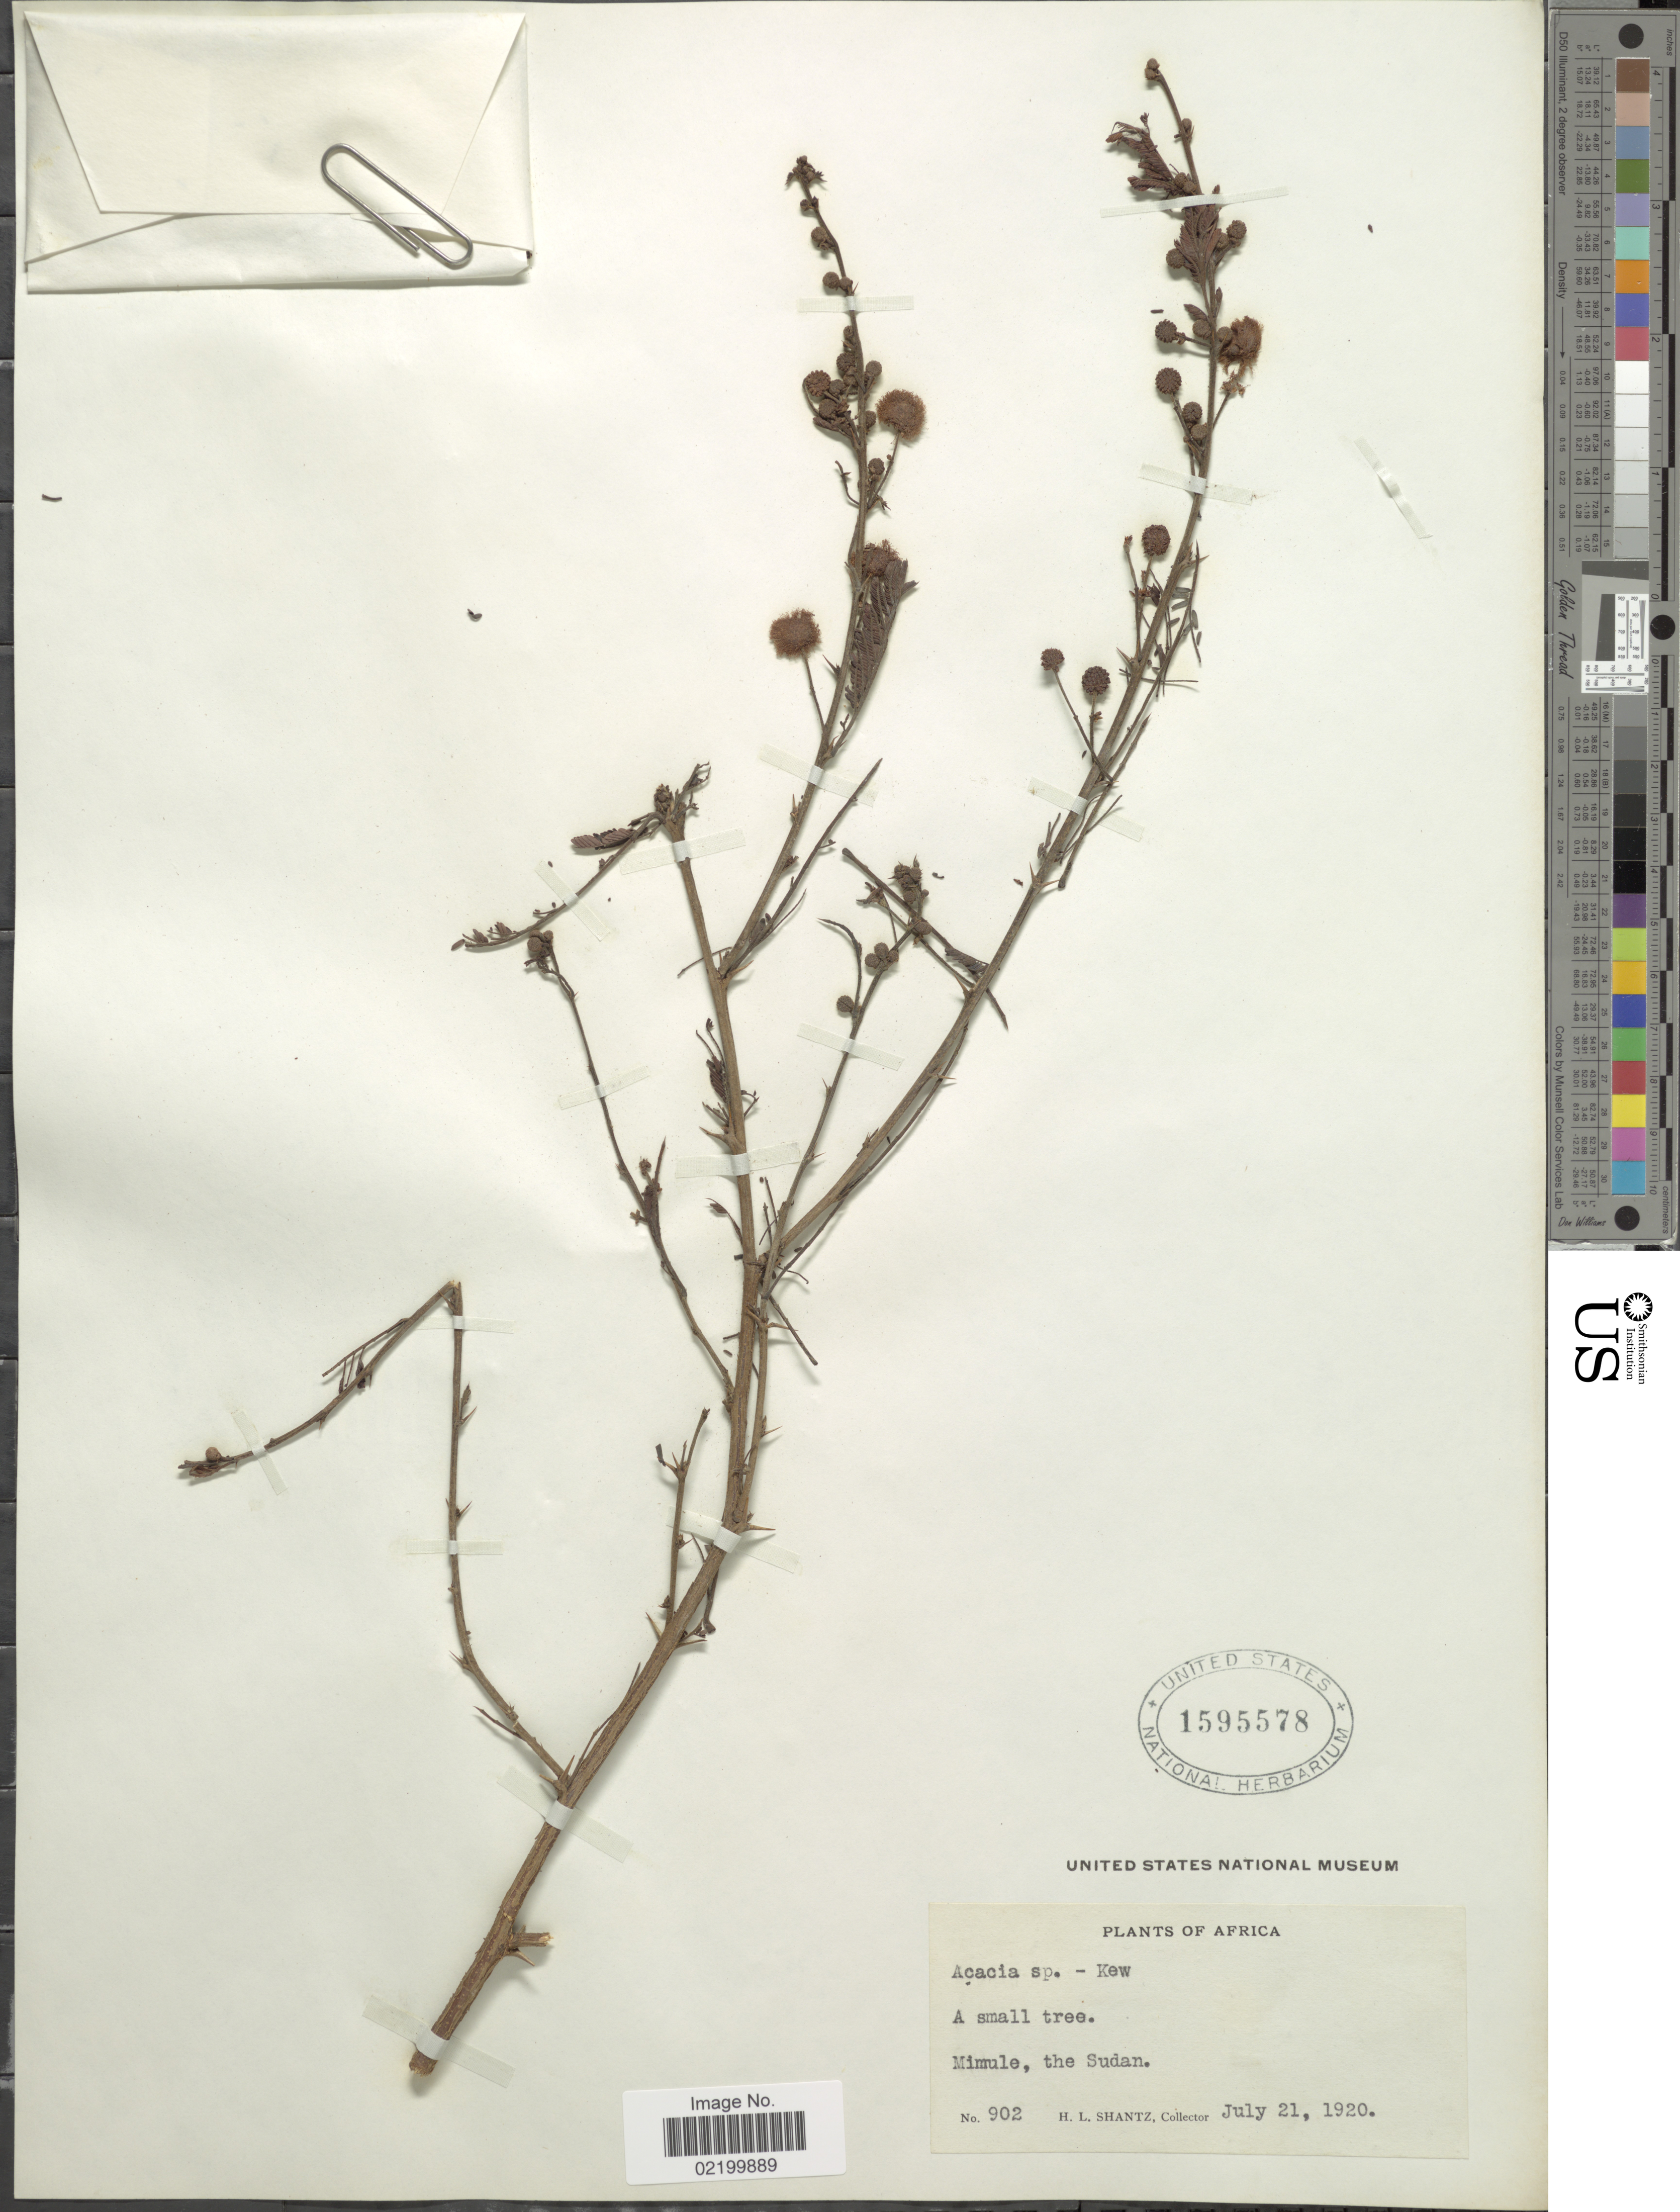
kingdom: Plantae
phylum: Tracheophyta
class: Magnoliopsida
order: Fabales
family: Fabaceae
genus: Vachellia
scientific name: Vachellia sp.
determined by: Strong, M. T., (US), Smithsonian Institution - National Museum of Natural History (UNITED STATES)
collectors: H. Shantz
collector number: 902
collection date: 1920-07-21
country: Sudan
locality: Mimule, the Sudan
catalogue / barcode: US 1595578